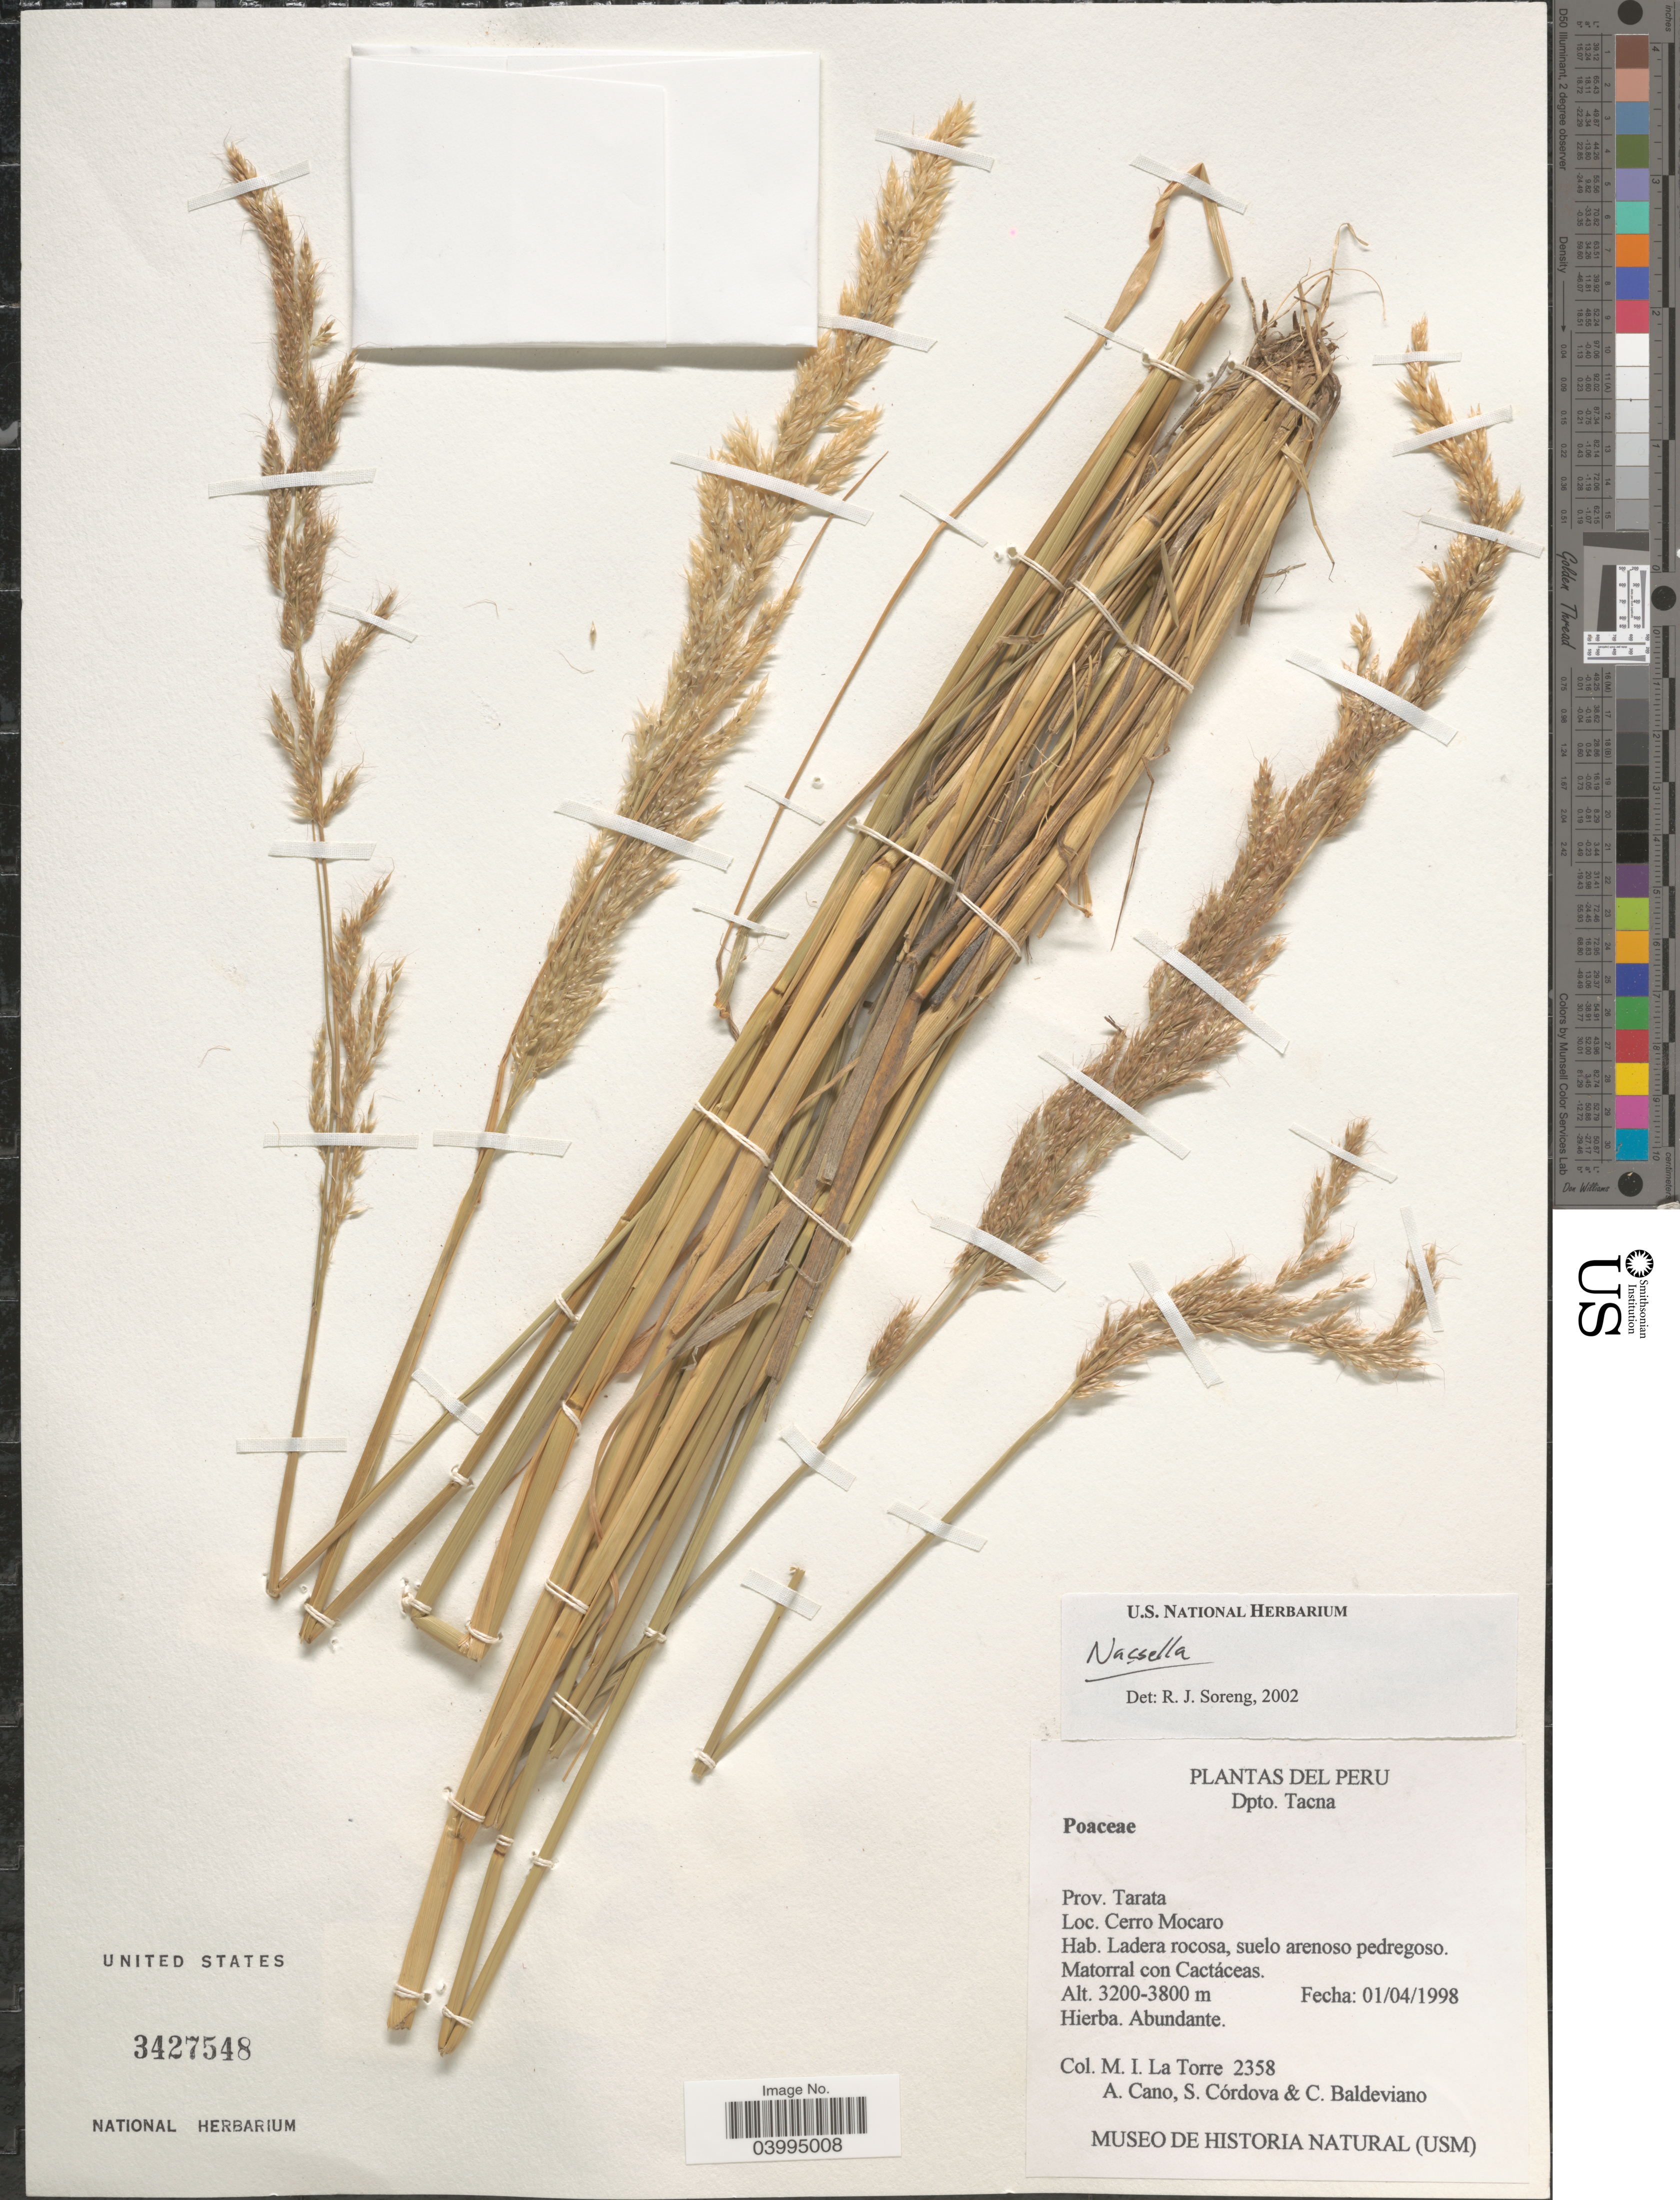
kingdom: Plantae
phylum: Tracheophyta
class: Liliopsida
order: Poales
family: Poaceae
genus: Stipa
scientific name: Stipa sp.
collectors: M. La Torre, A. Cano, S. Cordova & C. Baldeviano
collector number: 2358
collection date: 1998-04-01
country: Peru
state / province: Tacna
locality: Dpto. Tacna. Prov. Tarata. Cerro Mocaro.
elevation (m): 3200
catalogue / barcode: US 3427548